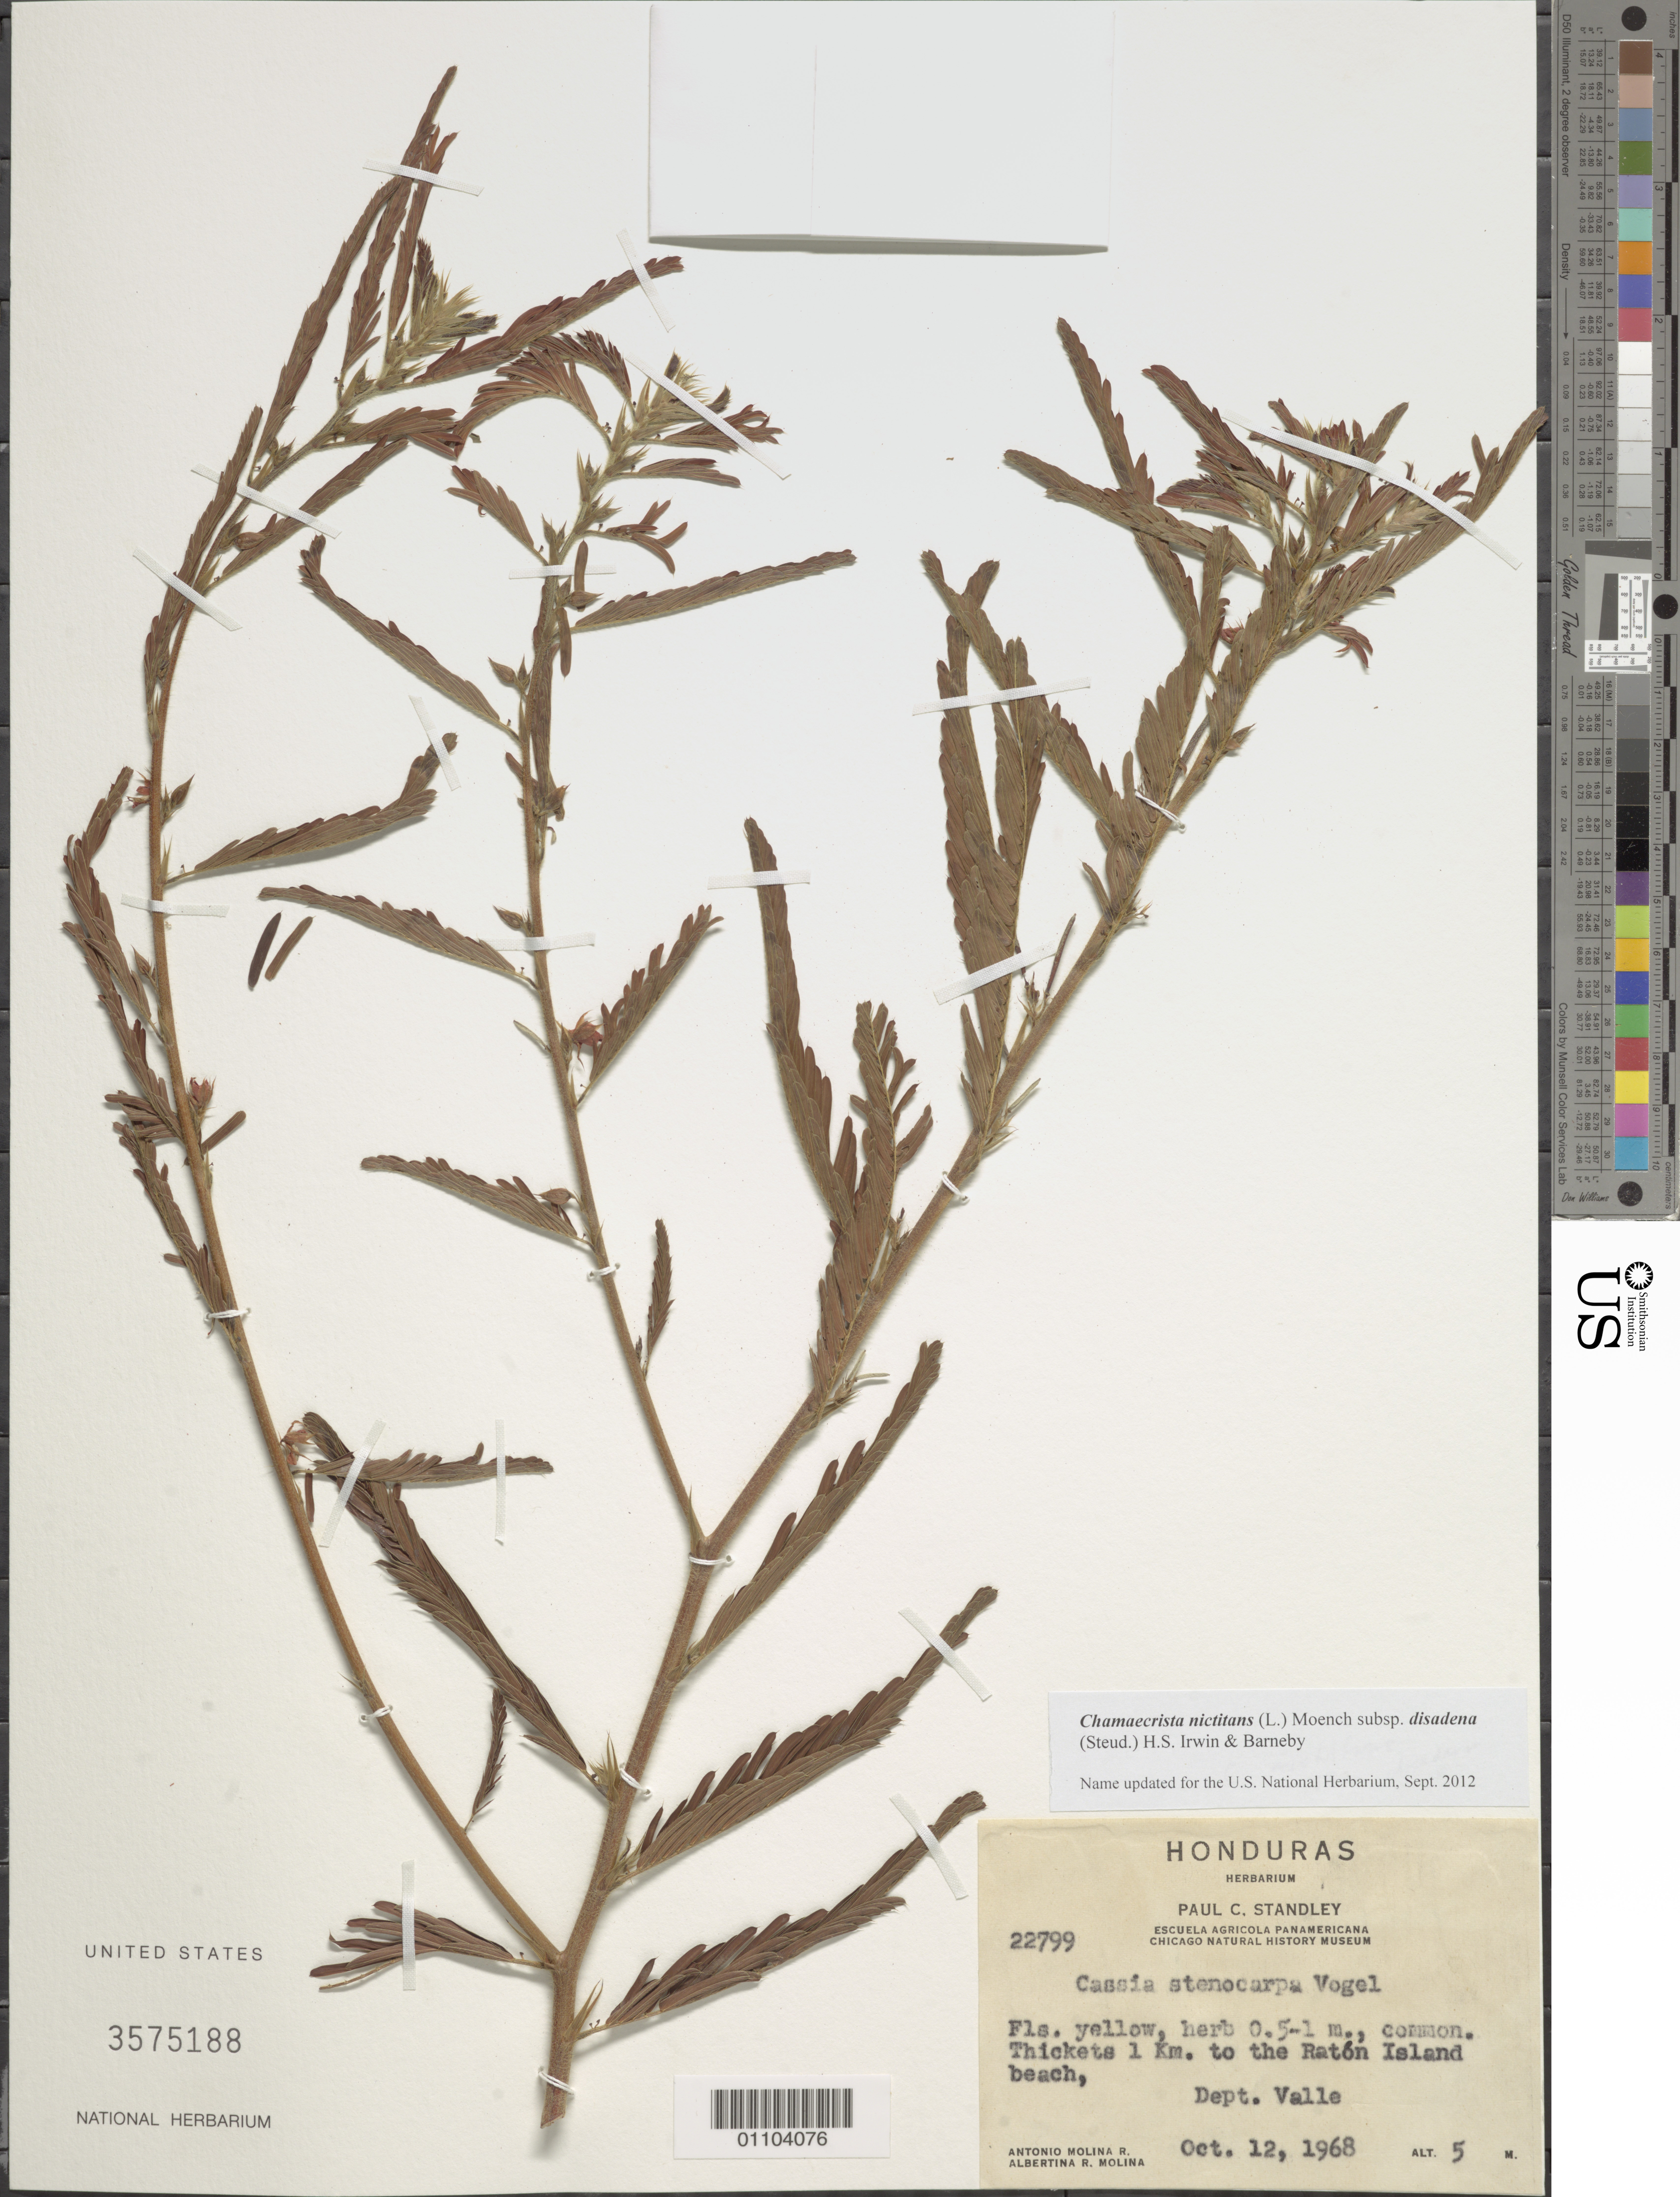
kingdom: Plantae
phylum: Tracheophyta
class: Magnoliopsida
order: Fabales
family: Fabaceae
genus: Chamaecrista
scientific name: Chamaecrista nictitans var. disadena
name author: (Steud.) H.S. Irwin & Barneby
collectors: A. Molina R. & A. R. Molina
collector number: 22799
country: Honduras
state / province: Valle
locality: To the Raton Island Beach.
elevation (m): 5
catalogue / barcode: US 3575188